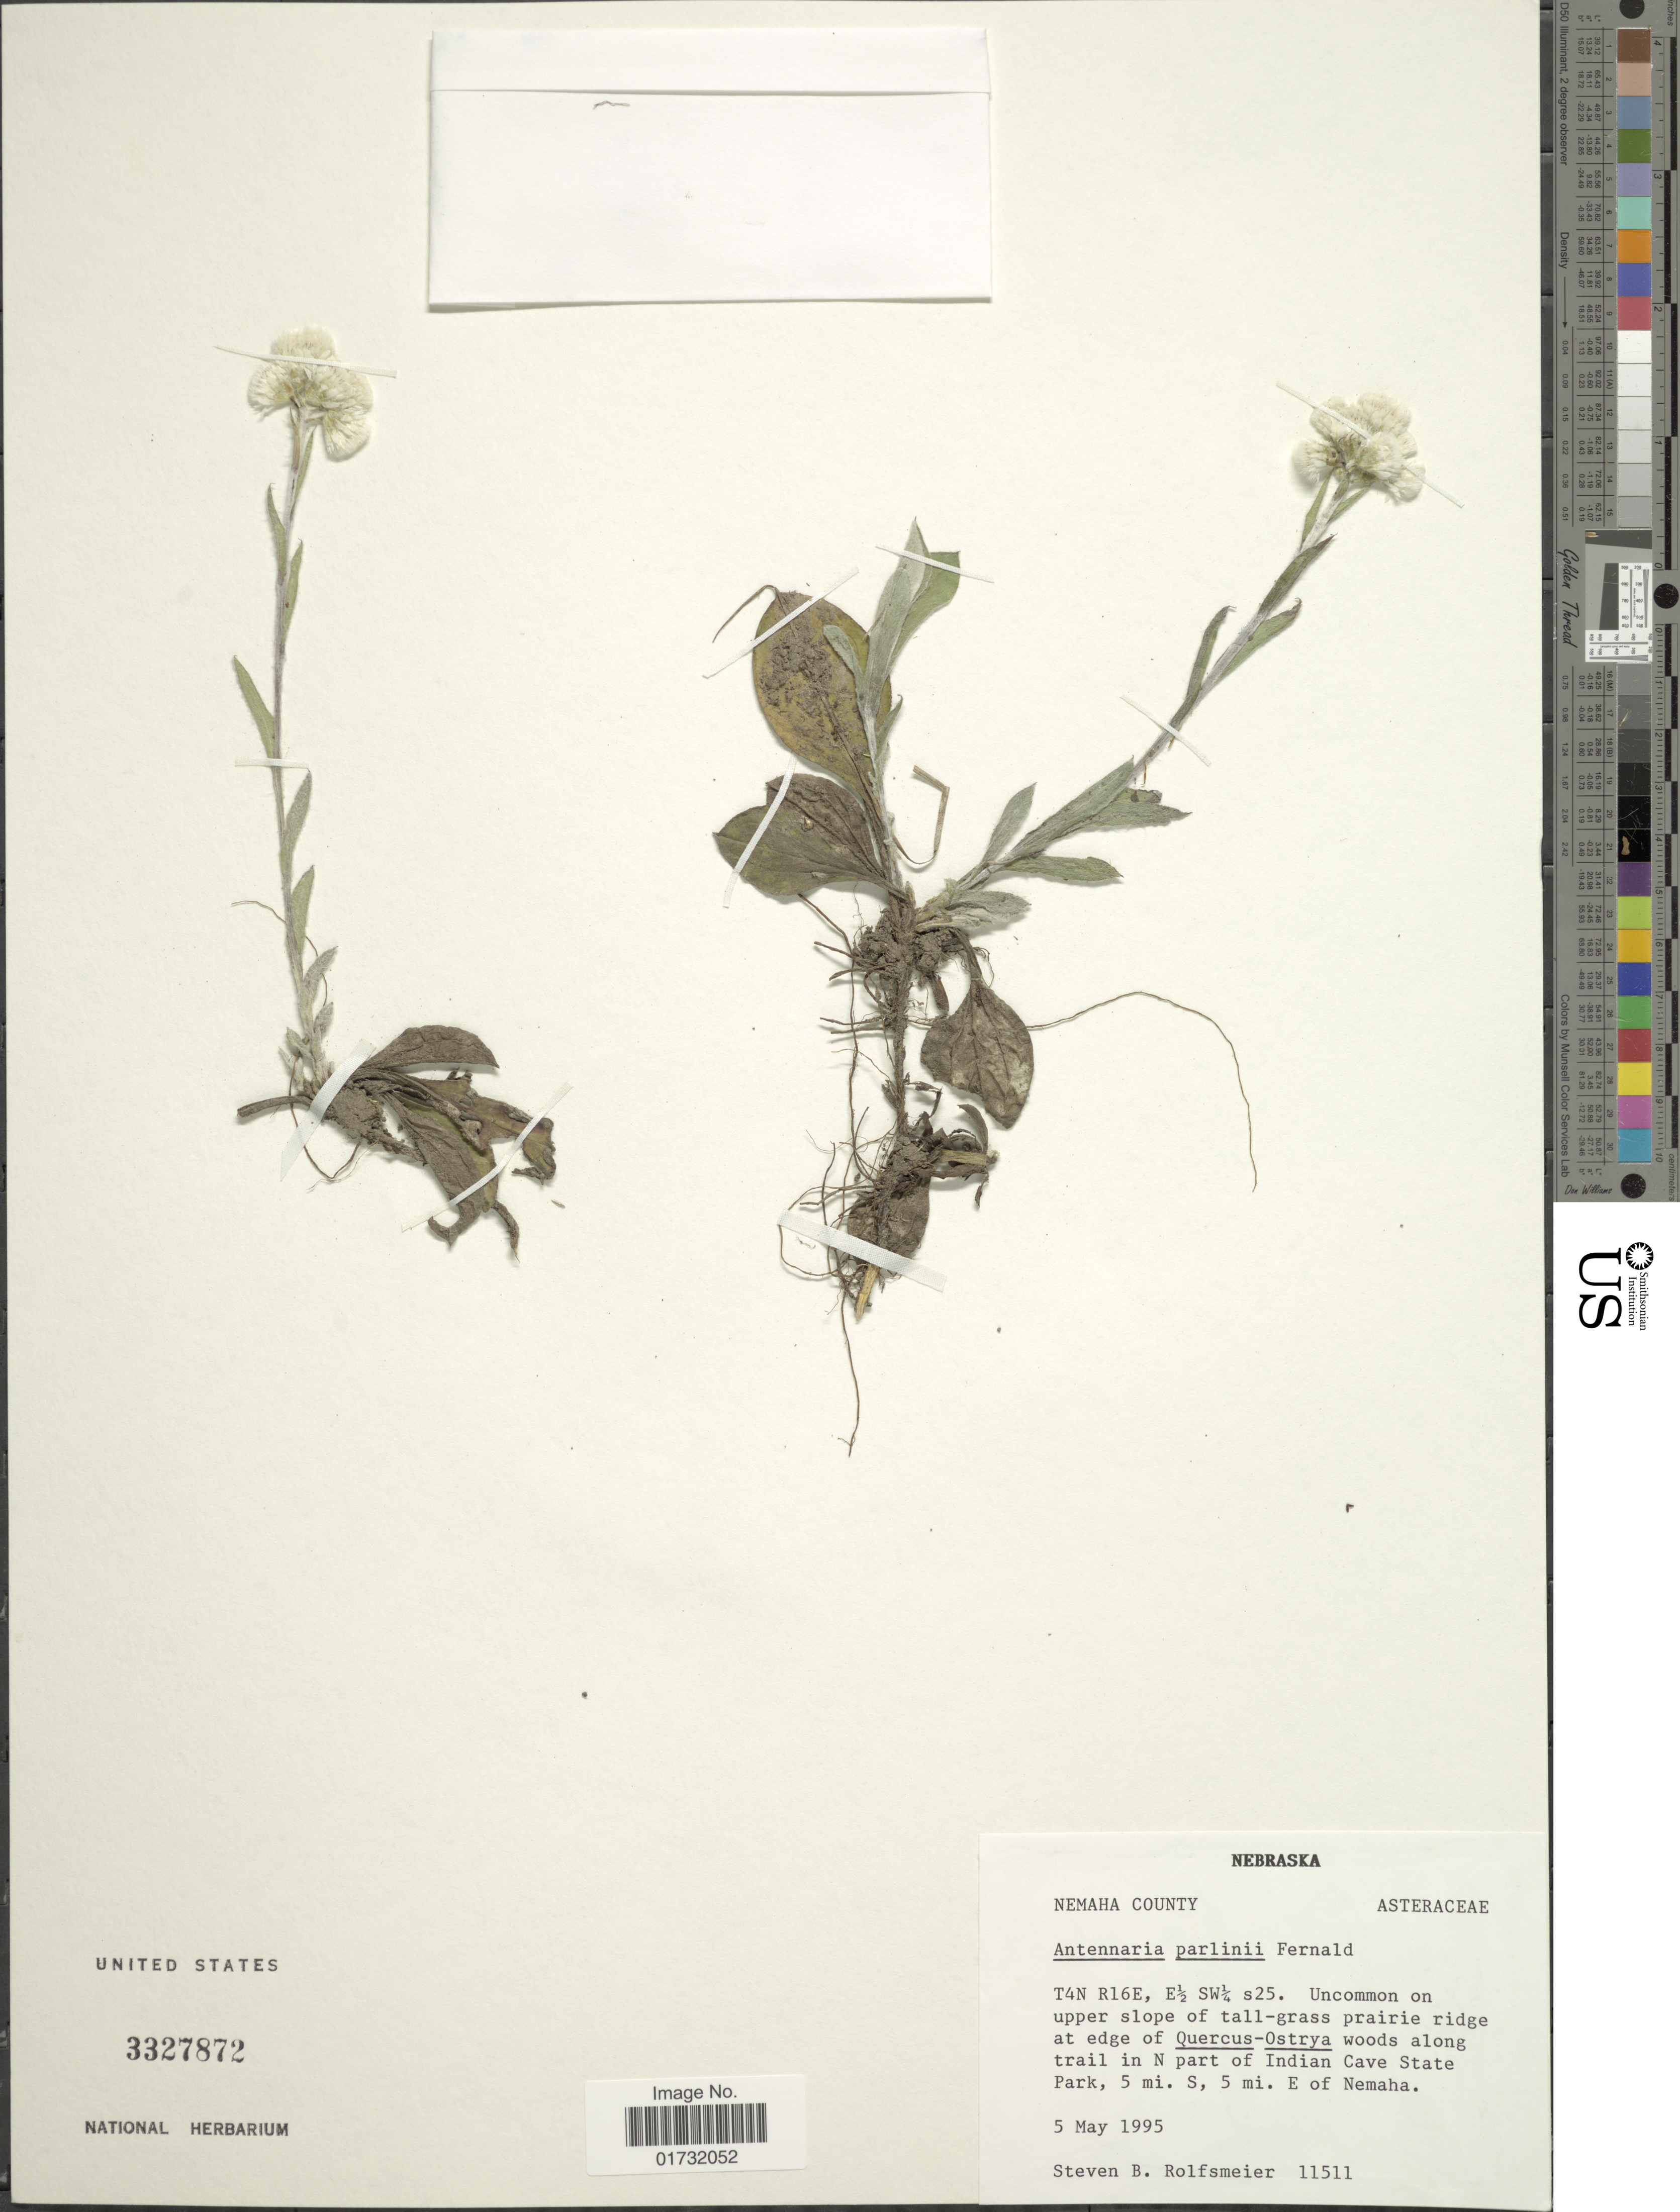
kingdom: Plantae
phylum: Tracheophyta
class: Magnoliopsida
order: Asterales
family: Asteraceae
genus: Antennaria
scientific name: Antennaria parlinii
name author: Fernald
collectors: S. Rolfsmeier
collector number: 11511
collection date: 1995-05-05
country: United States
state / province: Nebraska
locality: Nemaha County. T4N R16E, E½ SW¼ s25. along trail in N part of Indian Cave State Park, 5 mi. S, 5 mi. E of Nemaha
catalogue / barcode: US 3327872